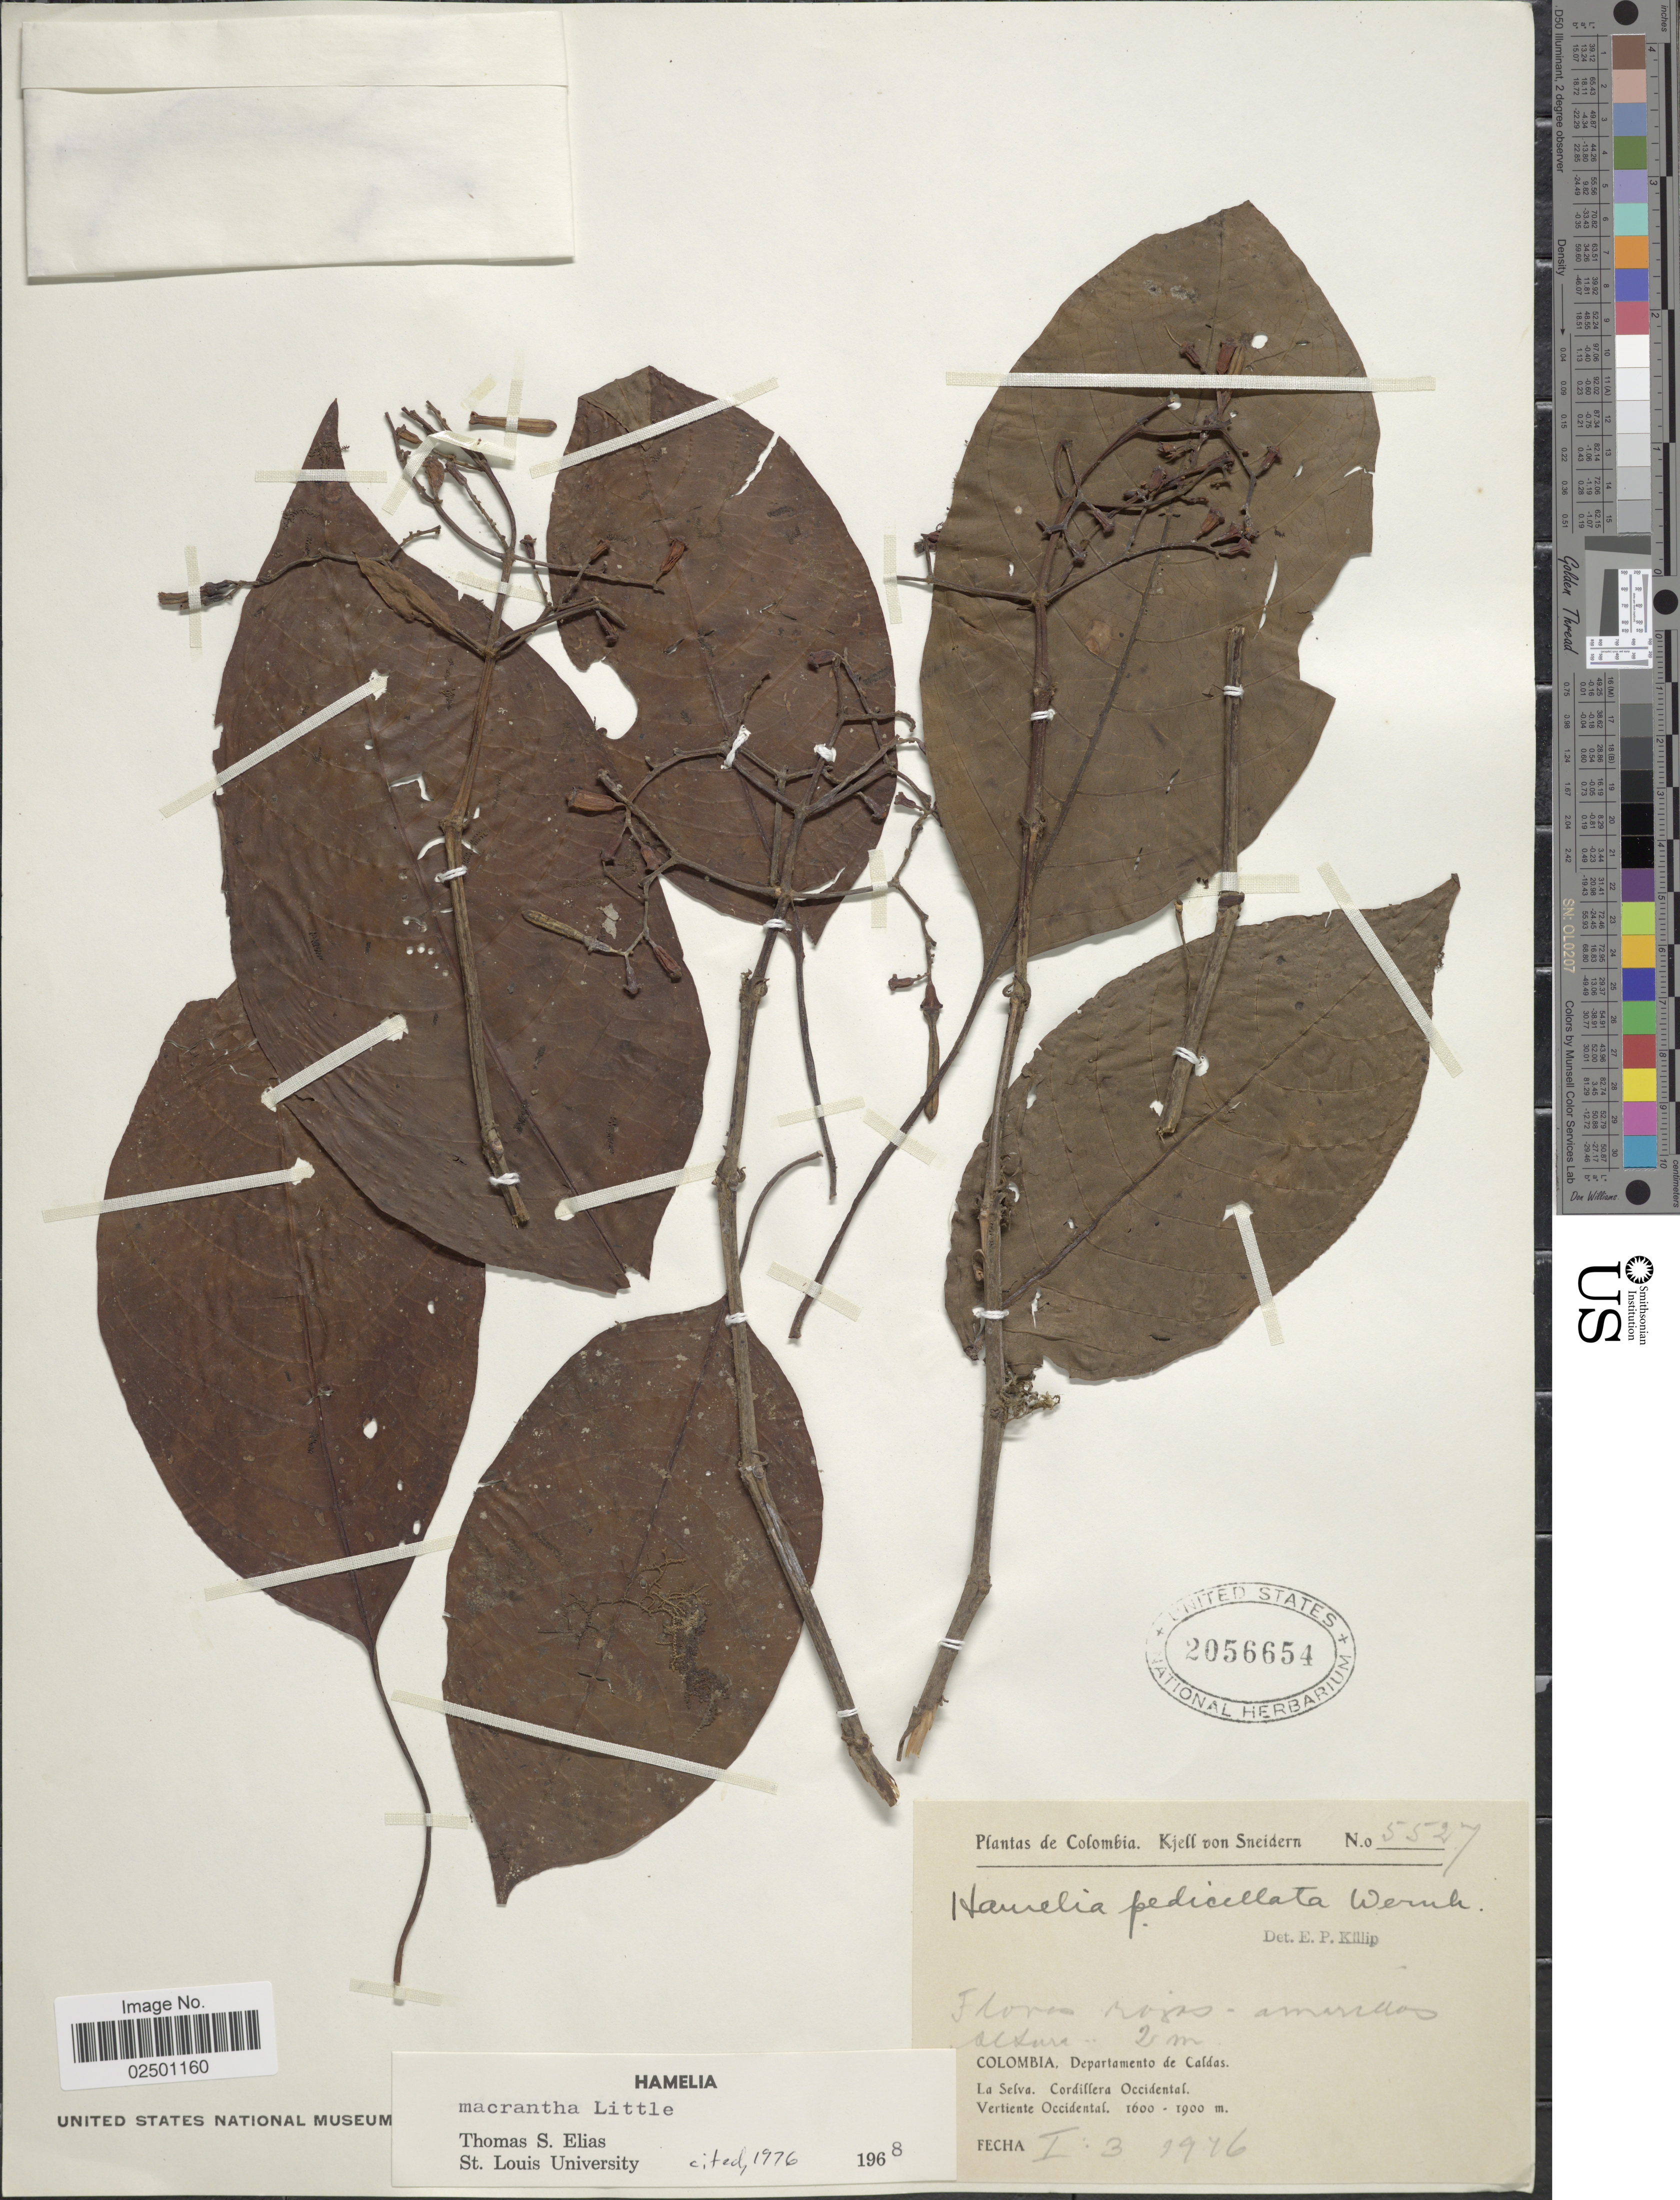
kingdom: Plantae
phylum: Tracheophyta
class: Magnoliopsida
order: Gentianales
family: Rubiaceae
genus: Hamelia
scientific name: Hamelia macrantha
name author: Little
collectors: K. von Sneidern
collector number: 5527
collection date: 1916-01-03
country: Colombia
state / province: Caldas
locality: Departamento de Caldas. La Selva. Cordillera Occidental. Vertiente Occidental.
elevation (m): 1600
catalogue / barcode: US 2056654